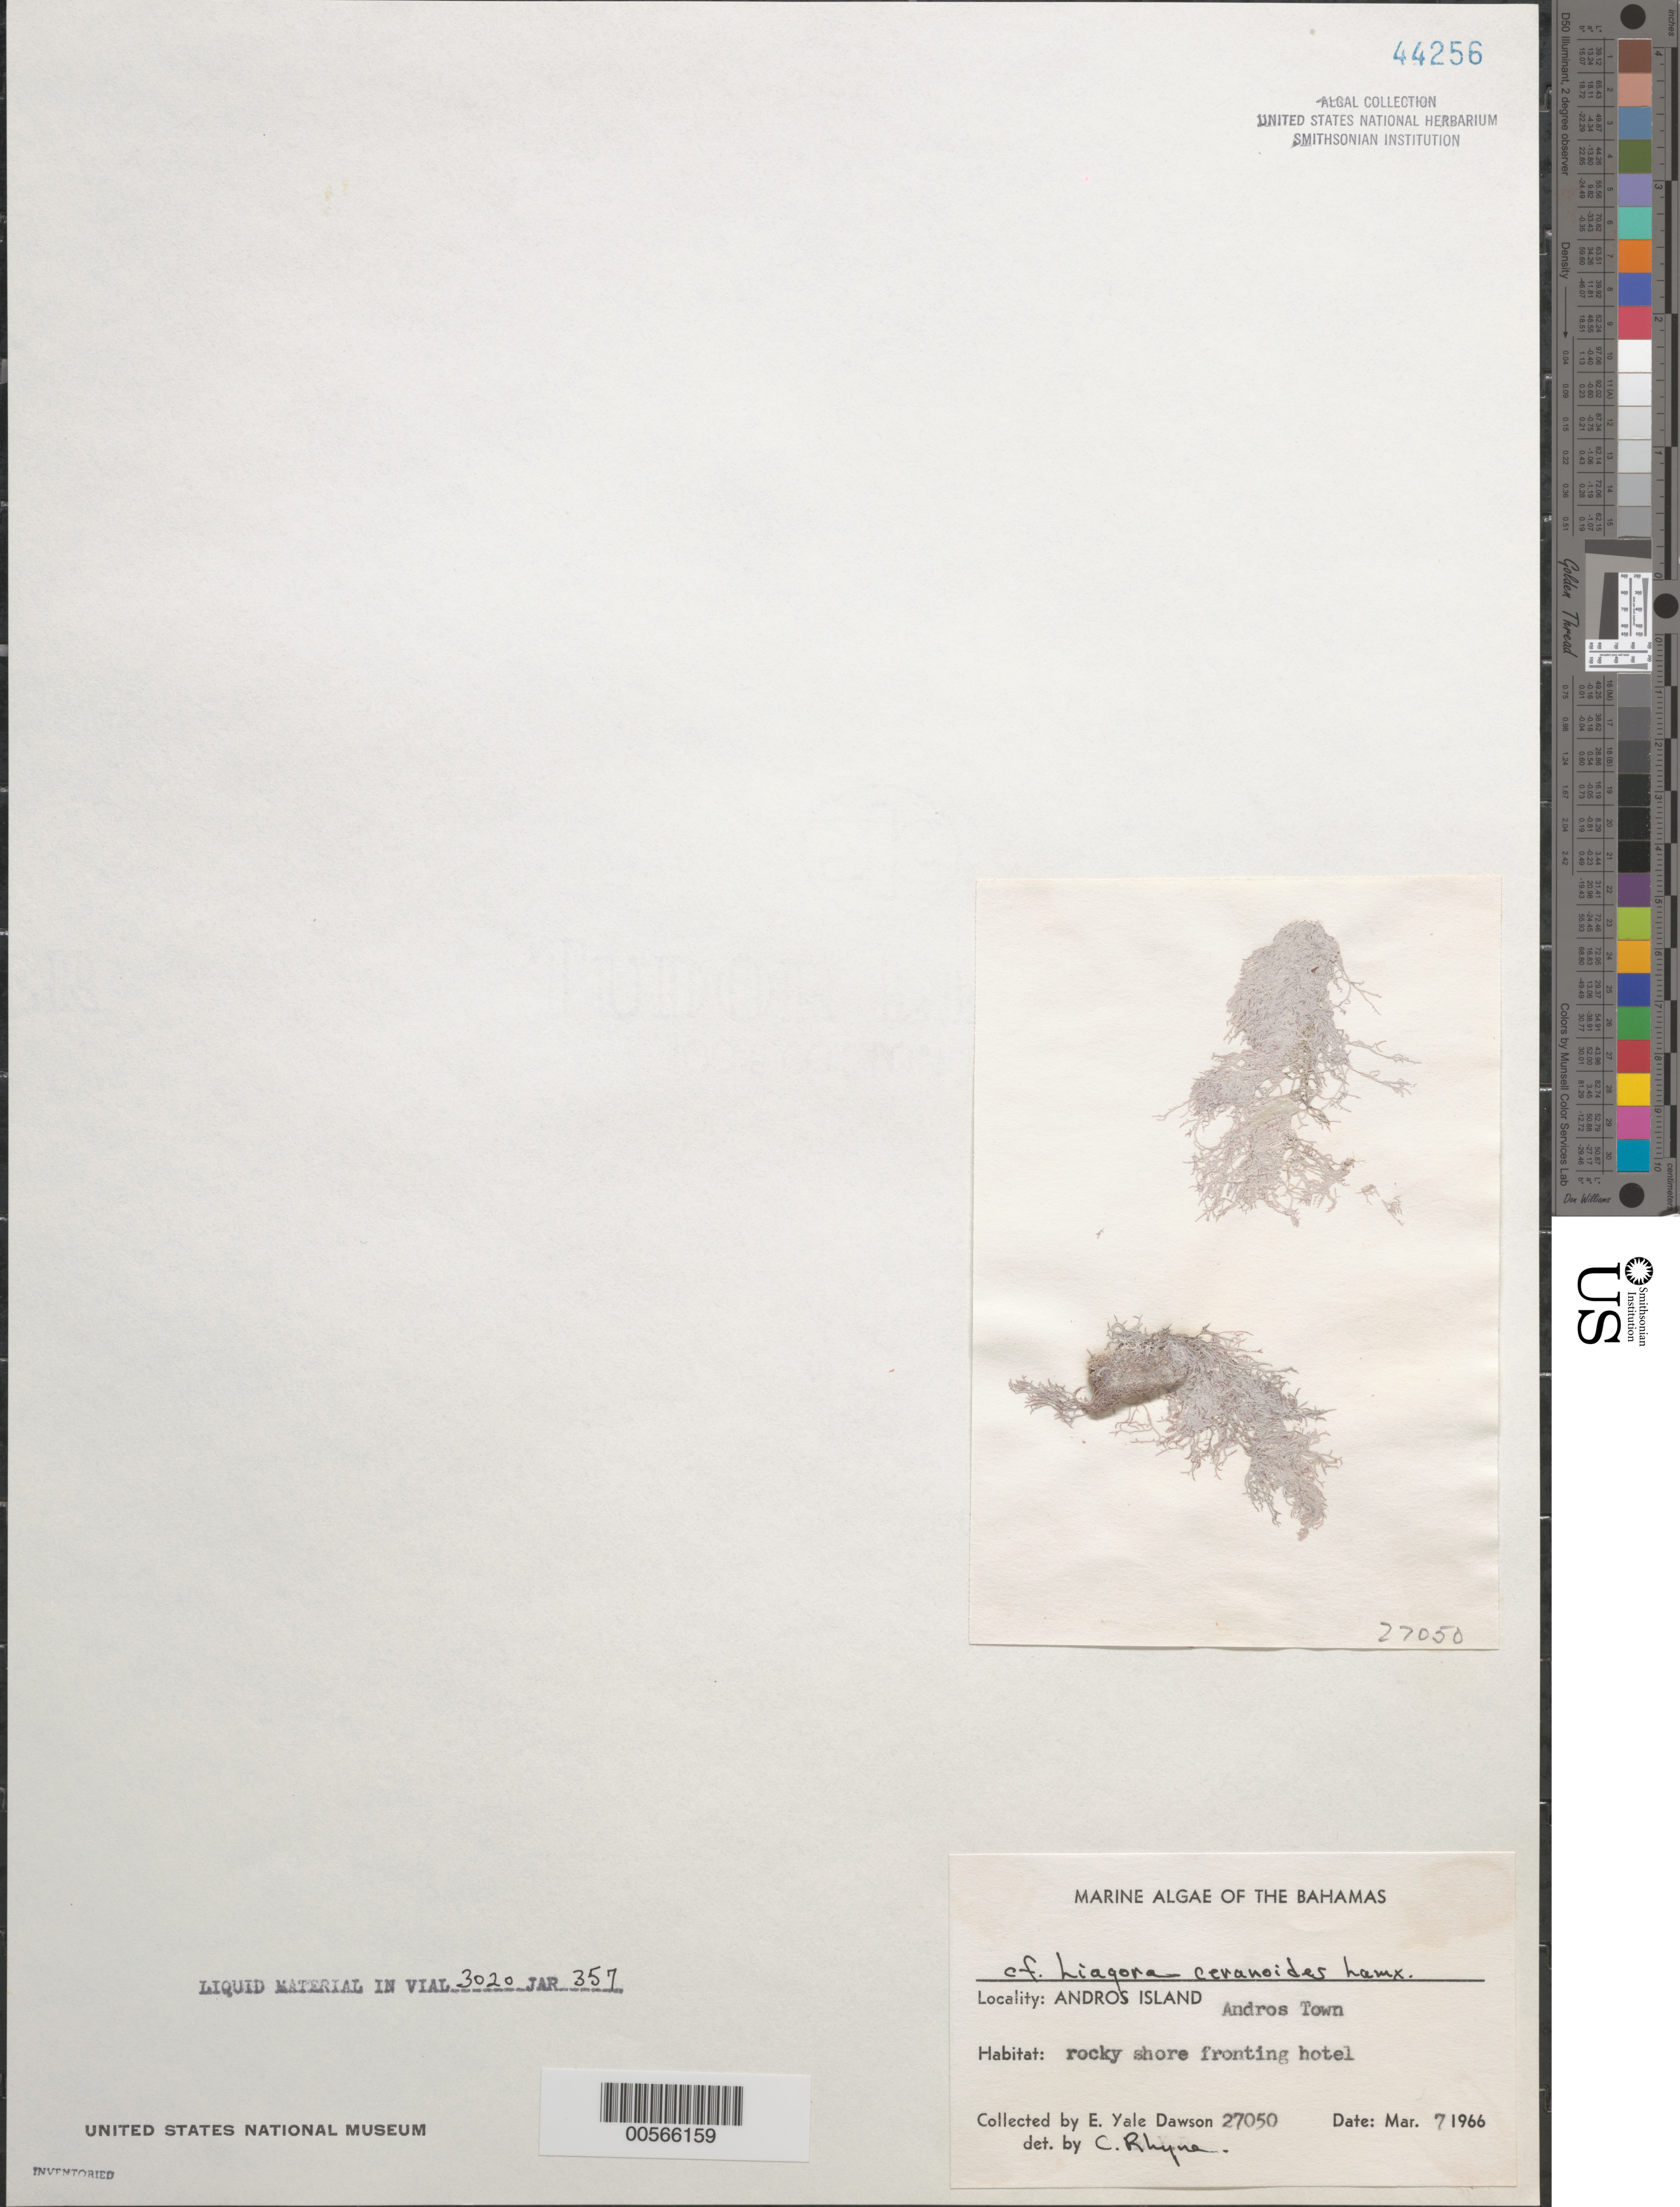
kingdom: Plantae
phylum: Rhodophyta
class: Florideophyceae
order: Nemaliales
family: Liagoraceae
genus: Liagora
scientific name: Liagora ceranoides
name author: J.V.Lamouroux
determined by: Rhyne, C. F.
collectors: E. Y. Dawson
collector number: EYD 27050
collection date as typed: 07 Mar 1966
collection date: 1966-03-07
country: Bahamas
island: Andros Island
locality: Andros Town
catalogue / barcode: US 44256